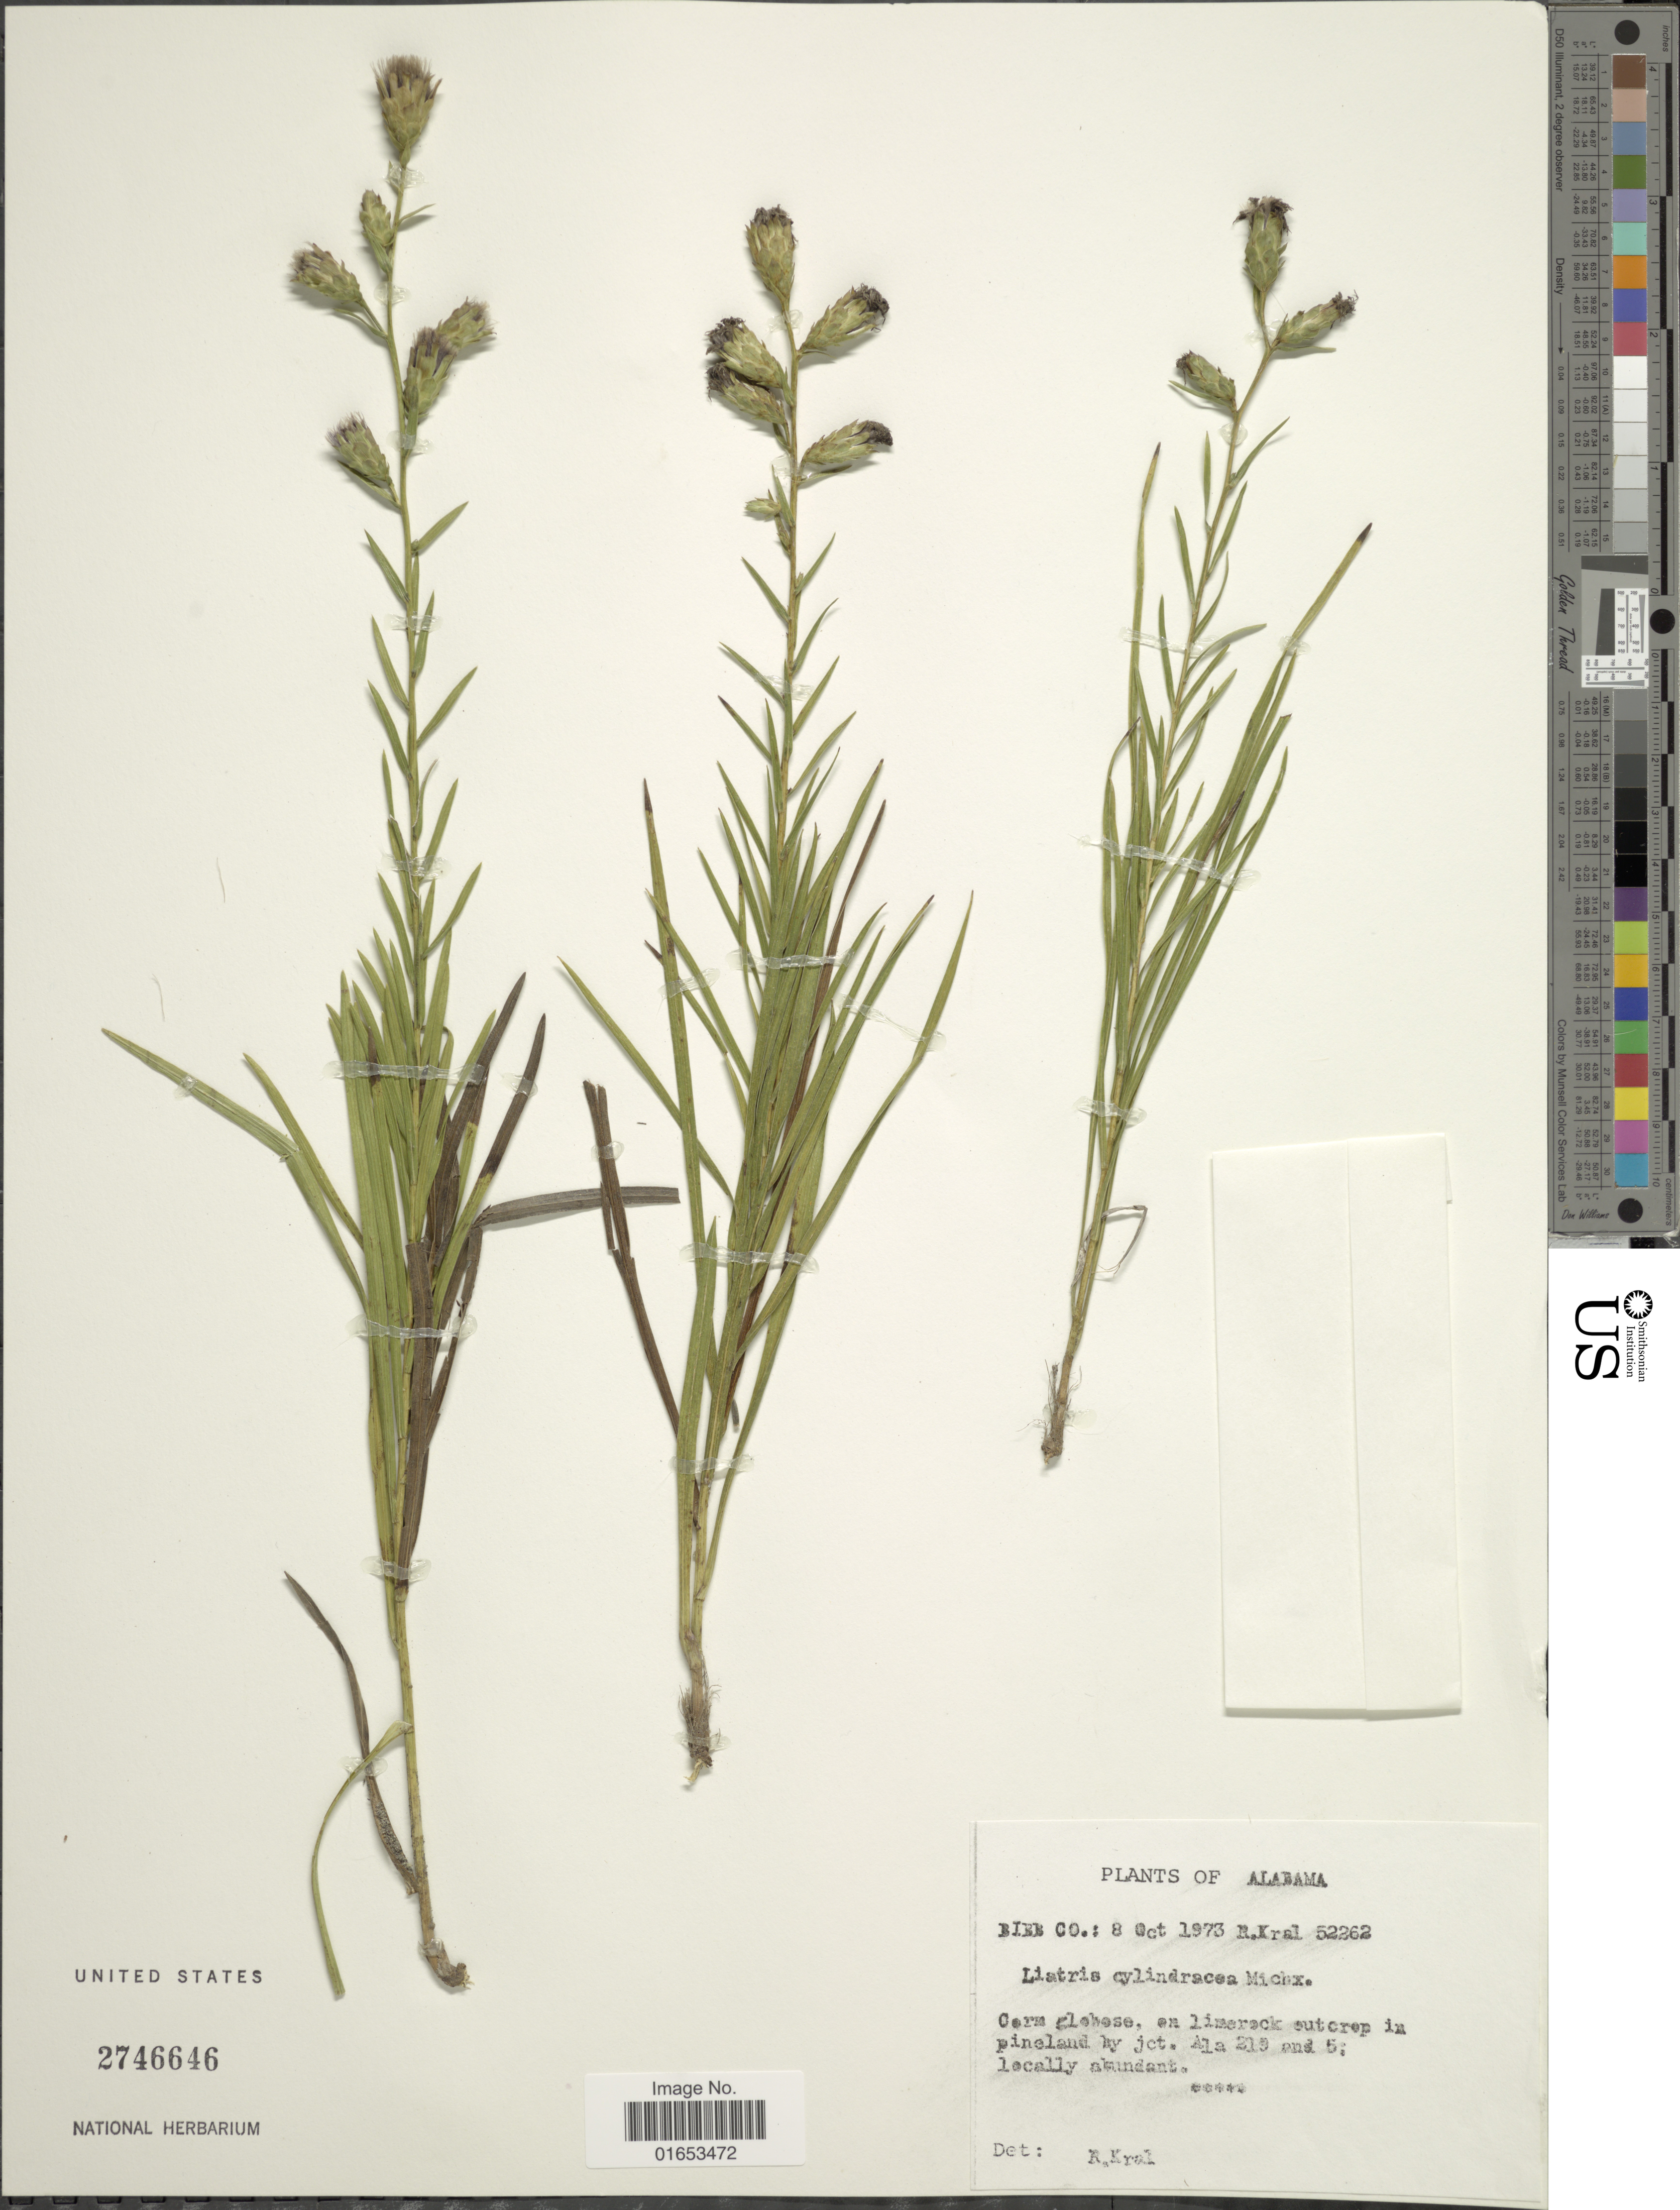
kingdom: Plantae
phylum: Tracheophyta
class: Magnoliopsida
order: Asterales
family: Asteraceae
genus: Liatris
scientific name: Liatris cylindracea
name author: Michaux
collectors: R. Kral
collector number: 52262*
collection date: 1973-10-08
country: United States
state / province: Alabama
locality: Bibb Co., in limerock outcrop in pineland by jct. Ala 219 and 5, locally abundant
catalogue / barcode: US 2746646